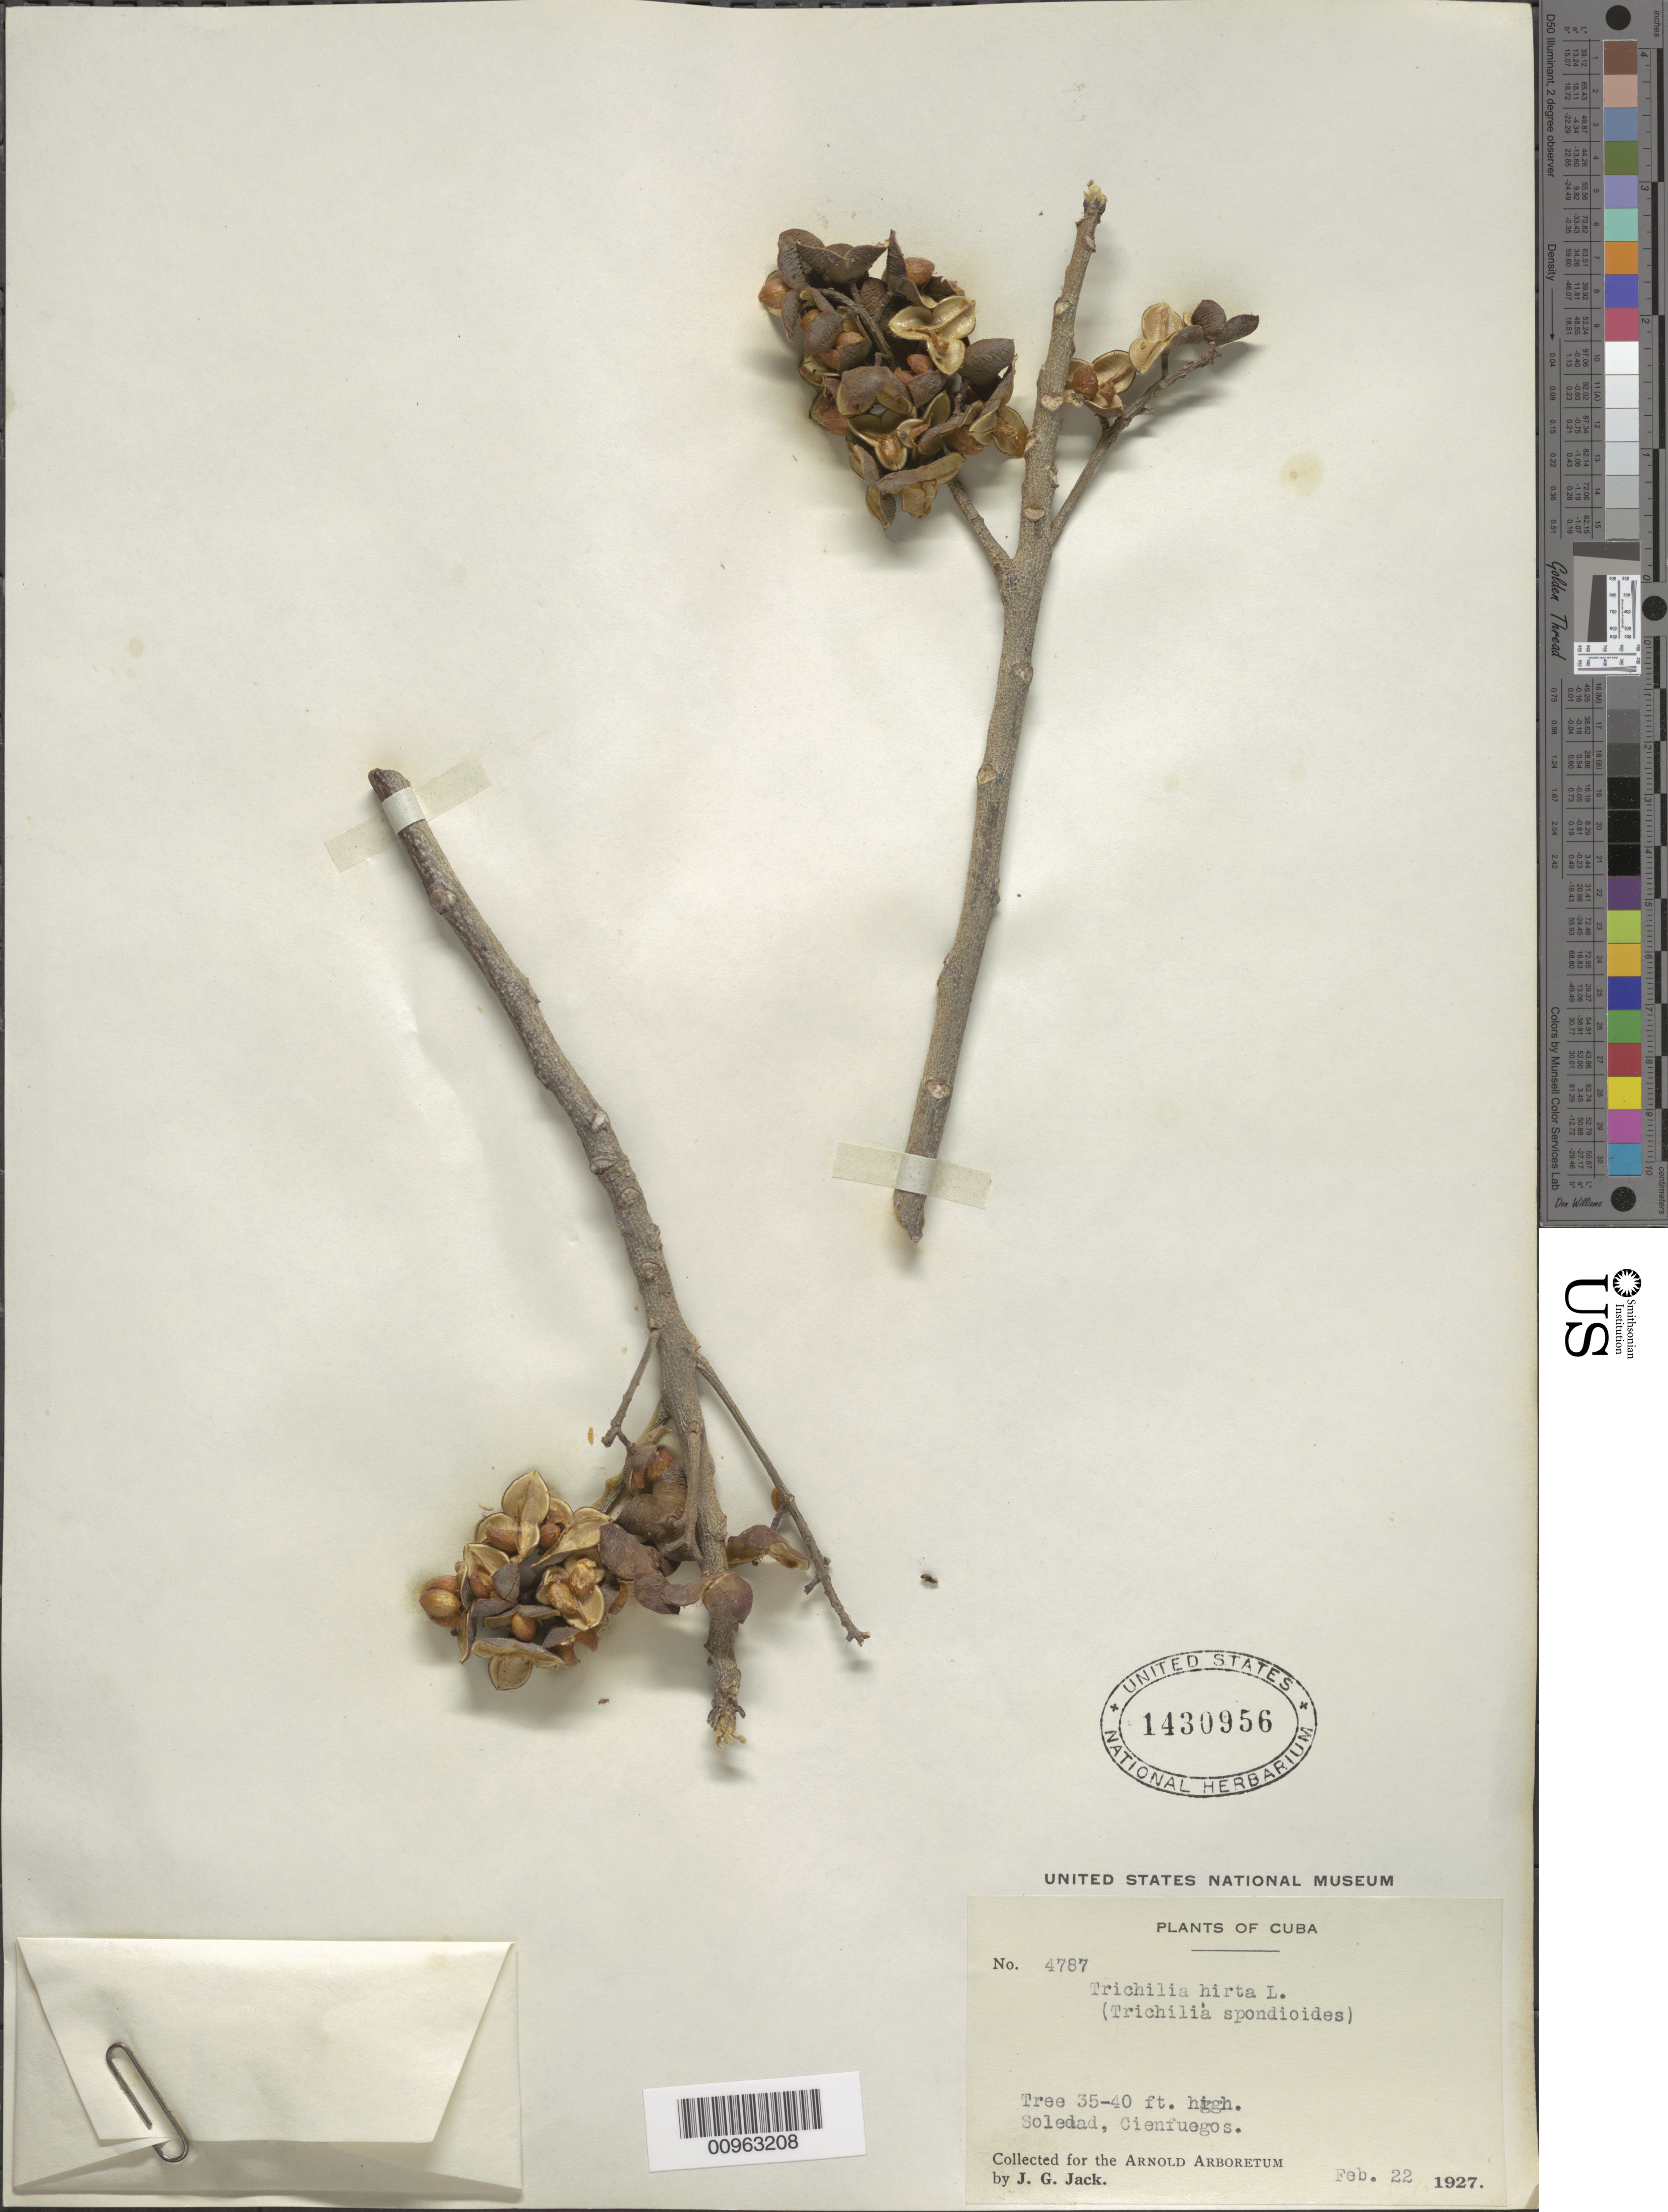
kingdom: Plantae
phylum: Tracheophyta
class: Magnoliopsida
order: Sapindales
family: Meliaceae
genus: Trichilia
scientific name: Trichilia hirta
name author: L.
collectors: J. G. Jack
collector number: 4787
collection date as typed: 22 Feb 1927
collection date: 1927-02-22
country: Cuba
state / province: Cienfuegos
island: Cuba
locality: Soledad, Cienfuegos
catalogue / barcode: US 1430956